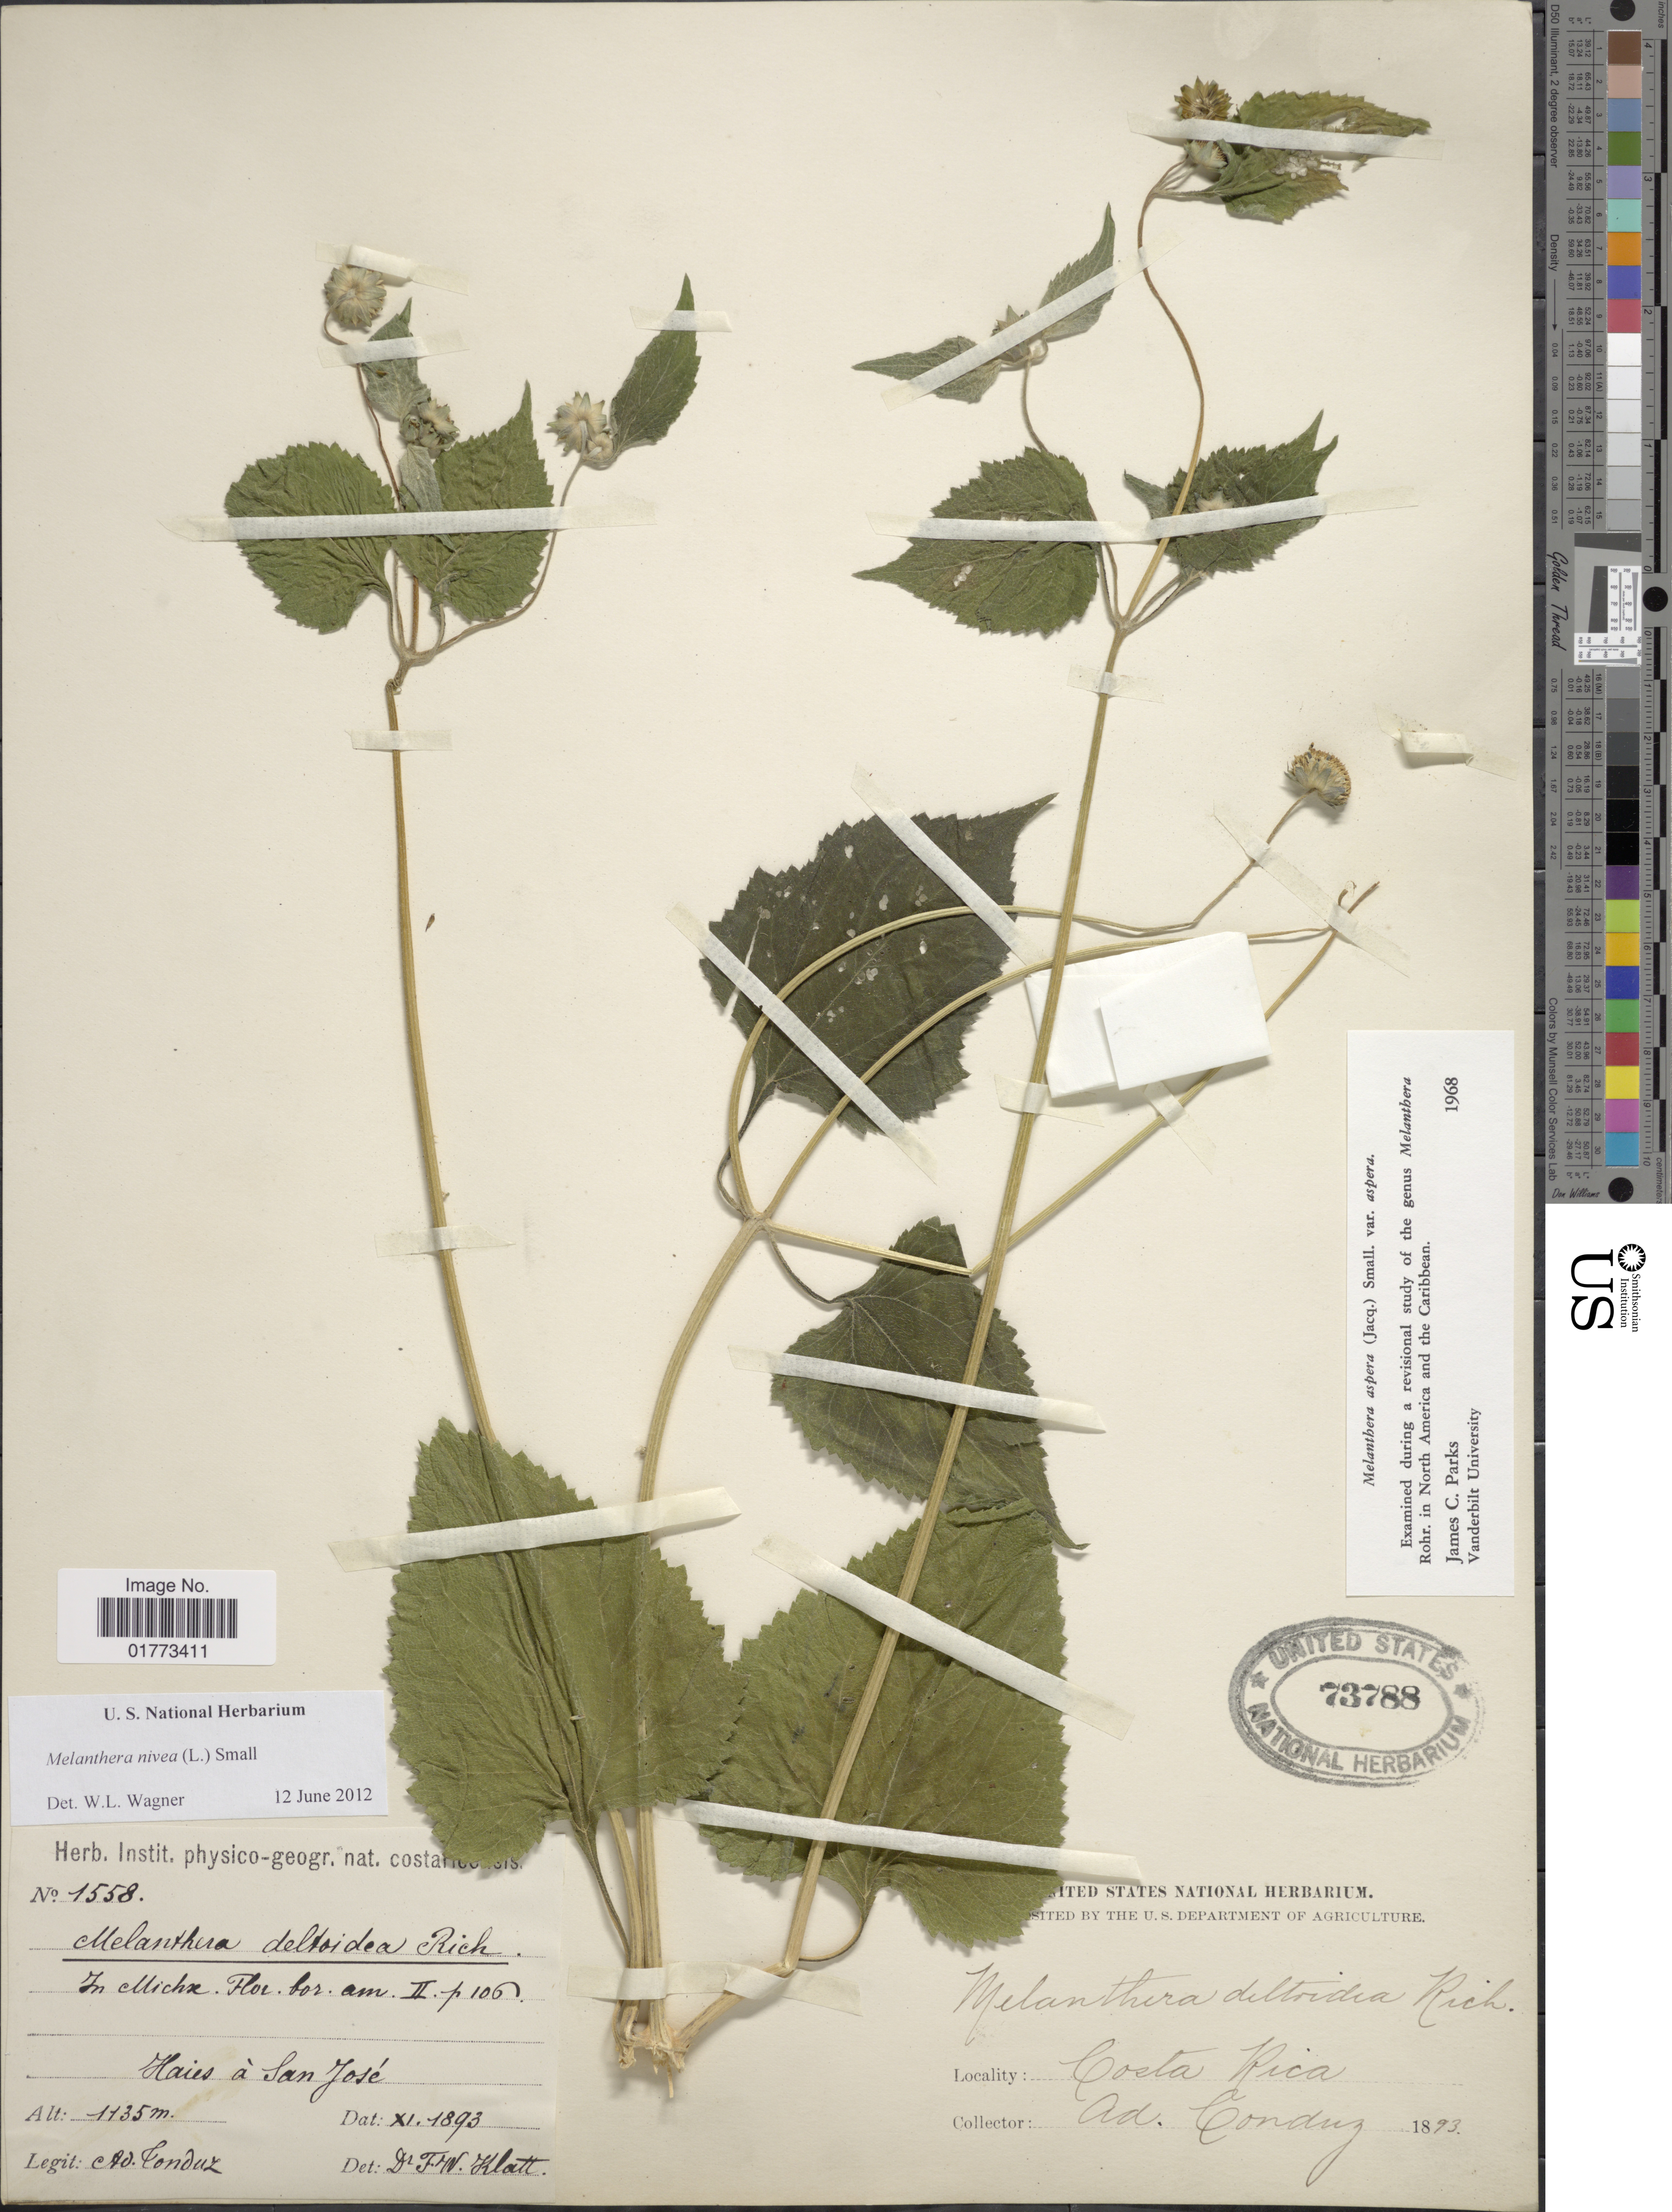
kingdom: Plantae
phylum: Tracheophyta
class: Magnoliopsida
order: Asterales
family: Asteraceae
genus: Melanthera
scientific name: Melanthera nivea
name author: (L.) Small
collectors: A. Tonduz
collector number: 1558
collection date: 1893-11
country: Costa Rica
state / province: San José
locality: Haies a San José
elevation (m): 1135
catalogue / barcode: US 73788